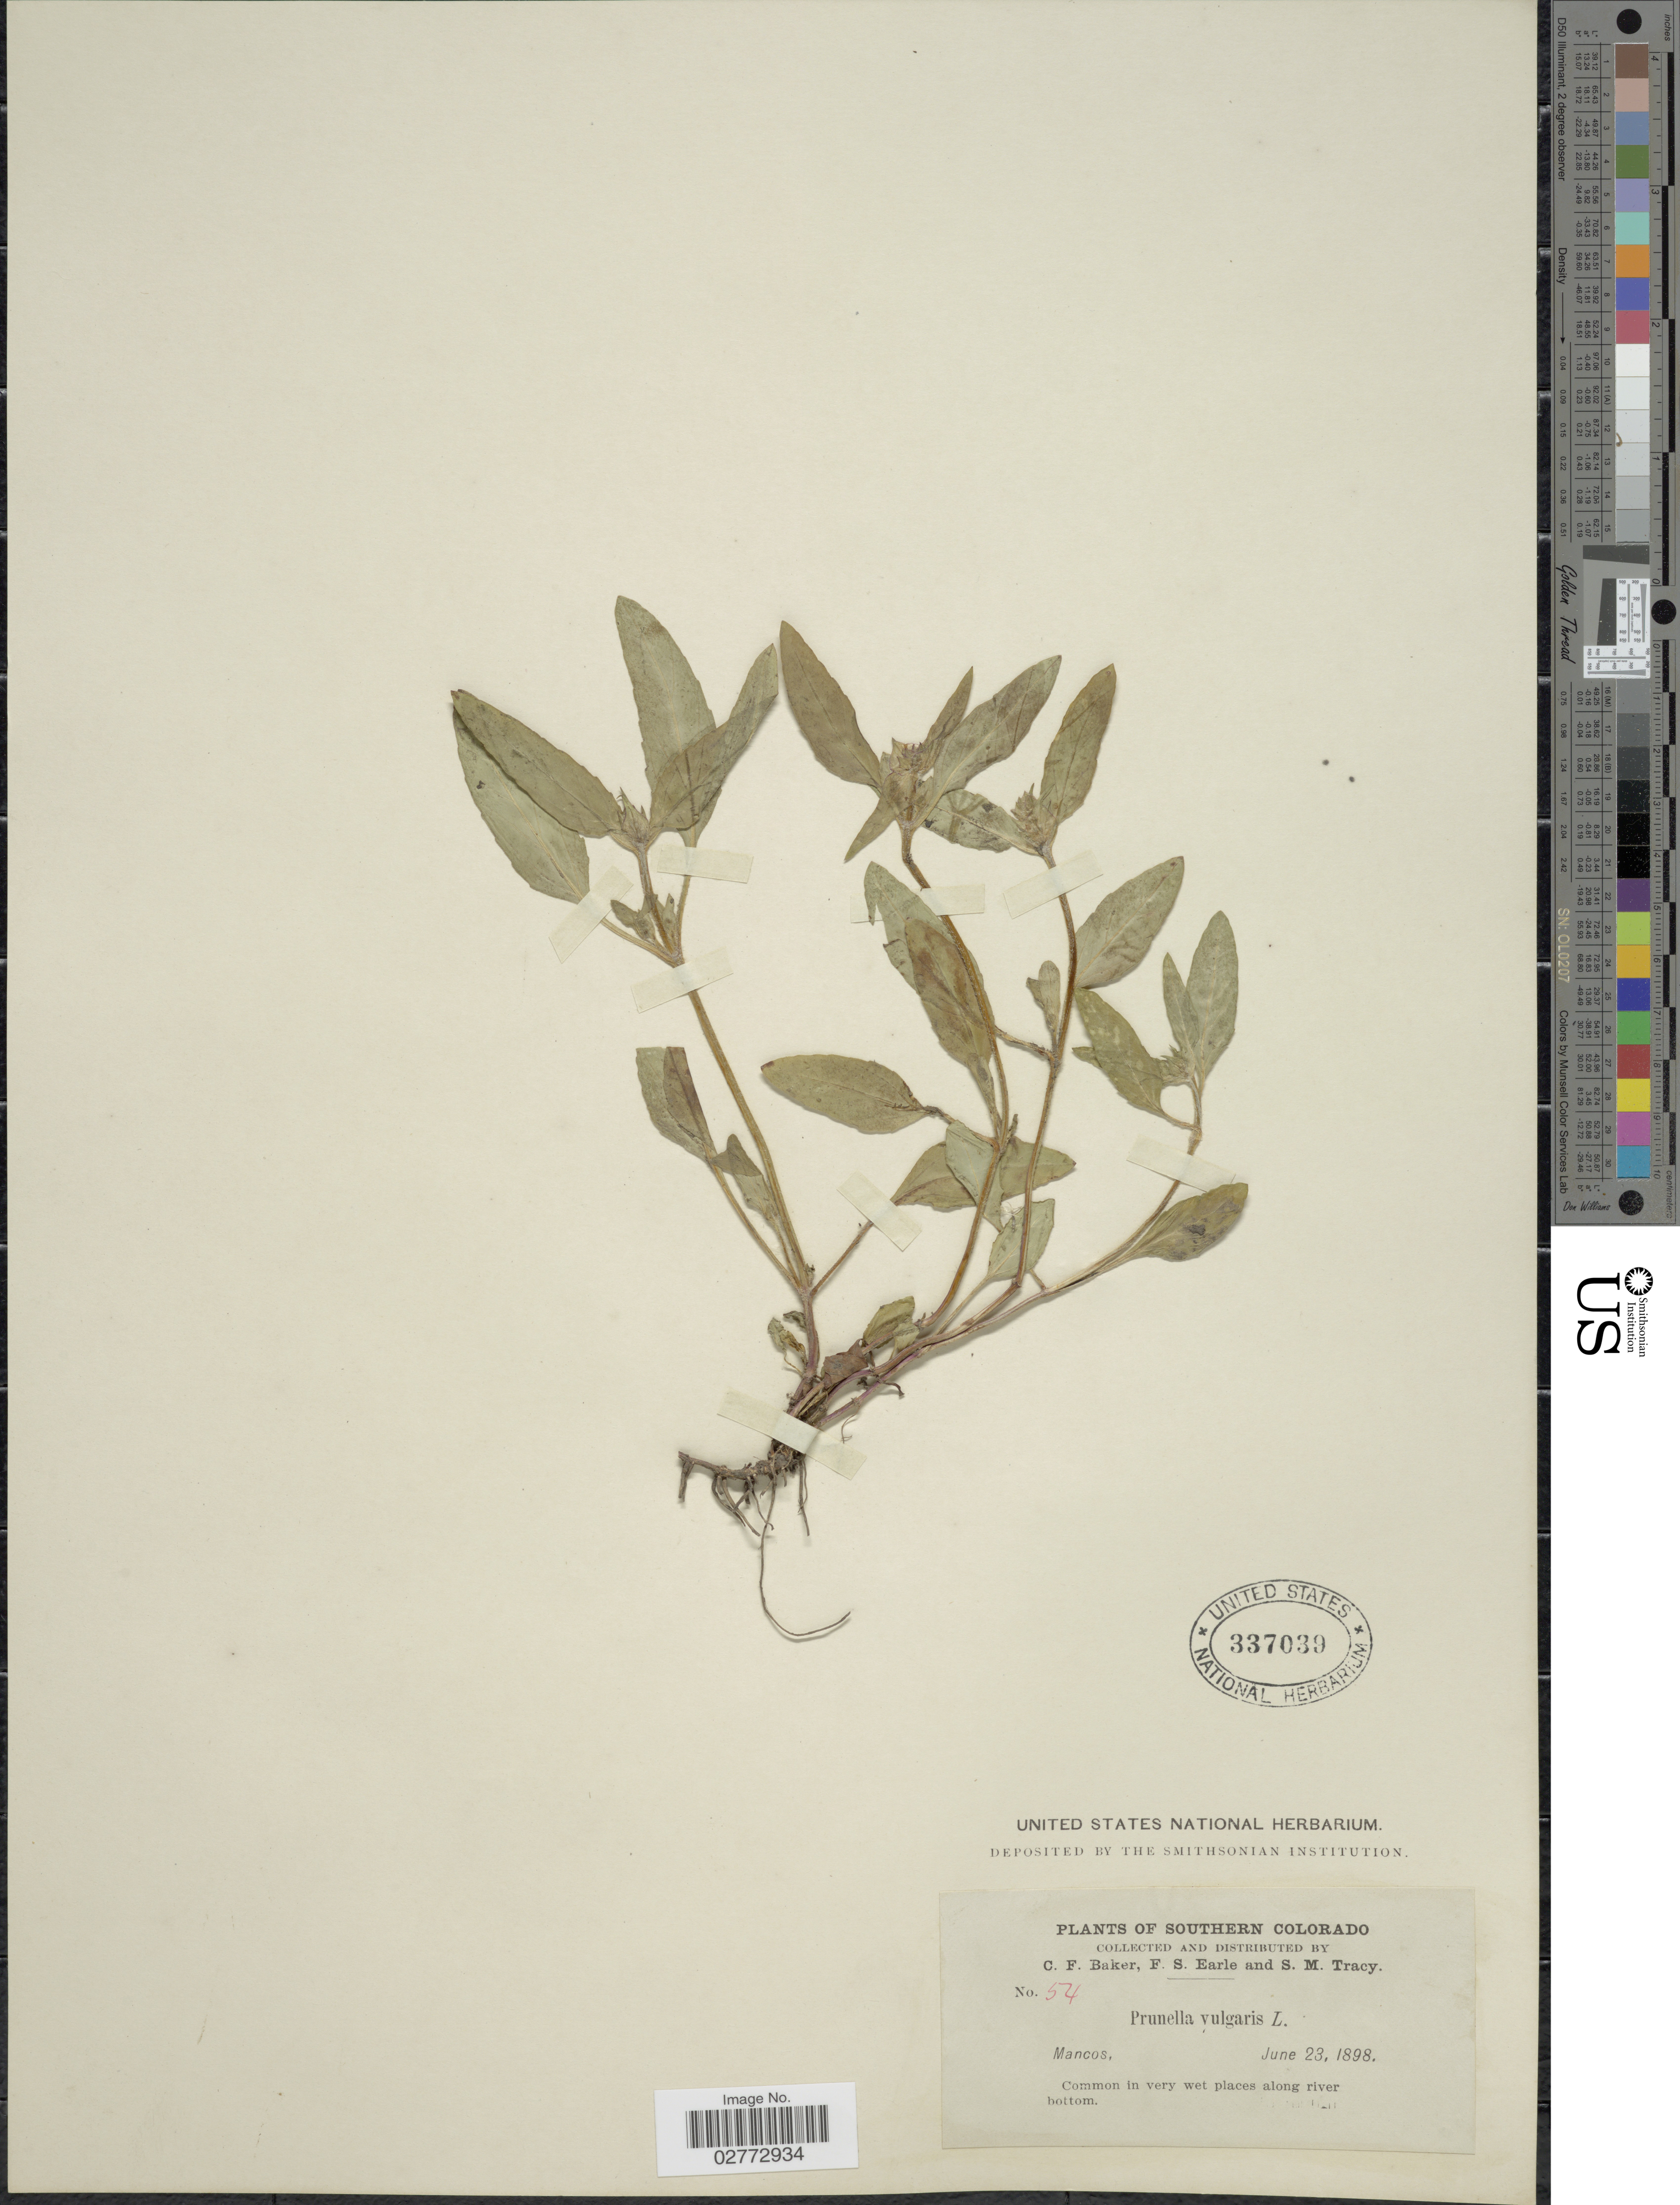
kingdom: Plantae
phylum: Tracheophyta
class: Magnoliopsida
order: Lamiales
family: Lamiaceae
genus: Prunella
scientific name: Prunella vulgaris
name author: L.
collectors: C. F. Baker, F. S. Earle & S. M. Tracy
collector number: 54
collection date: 1898-06-23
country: United States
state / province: Colorado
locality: Southern Colorado. Mancos. Common in very wet places along river bottom.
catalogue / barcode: US 337039